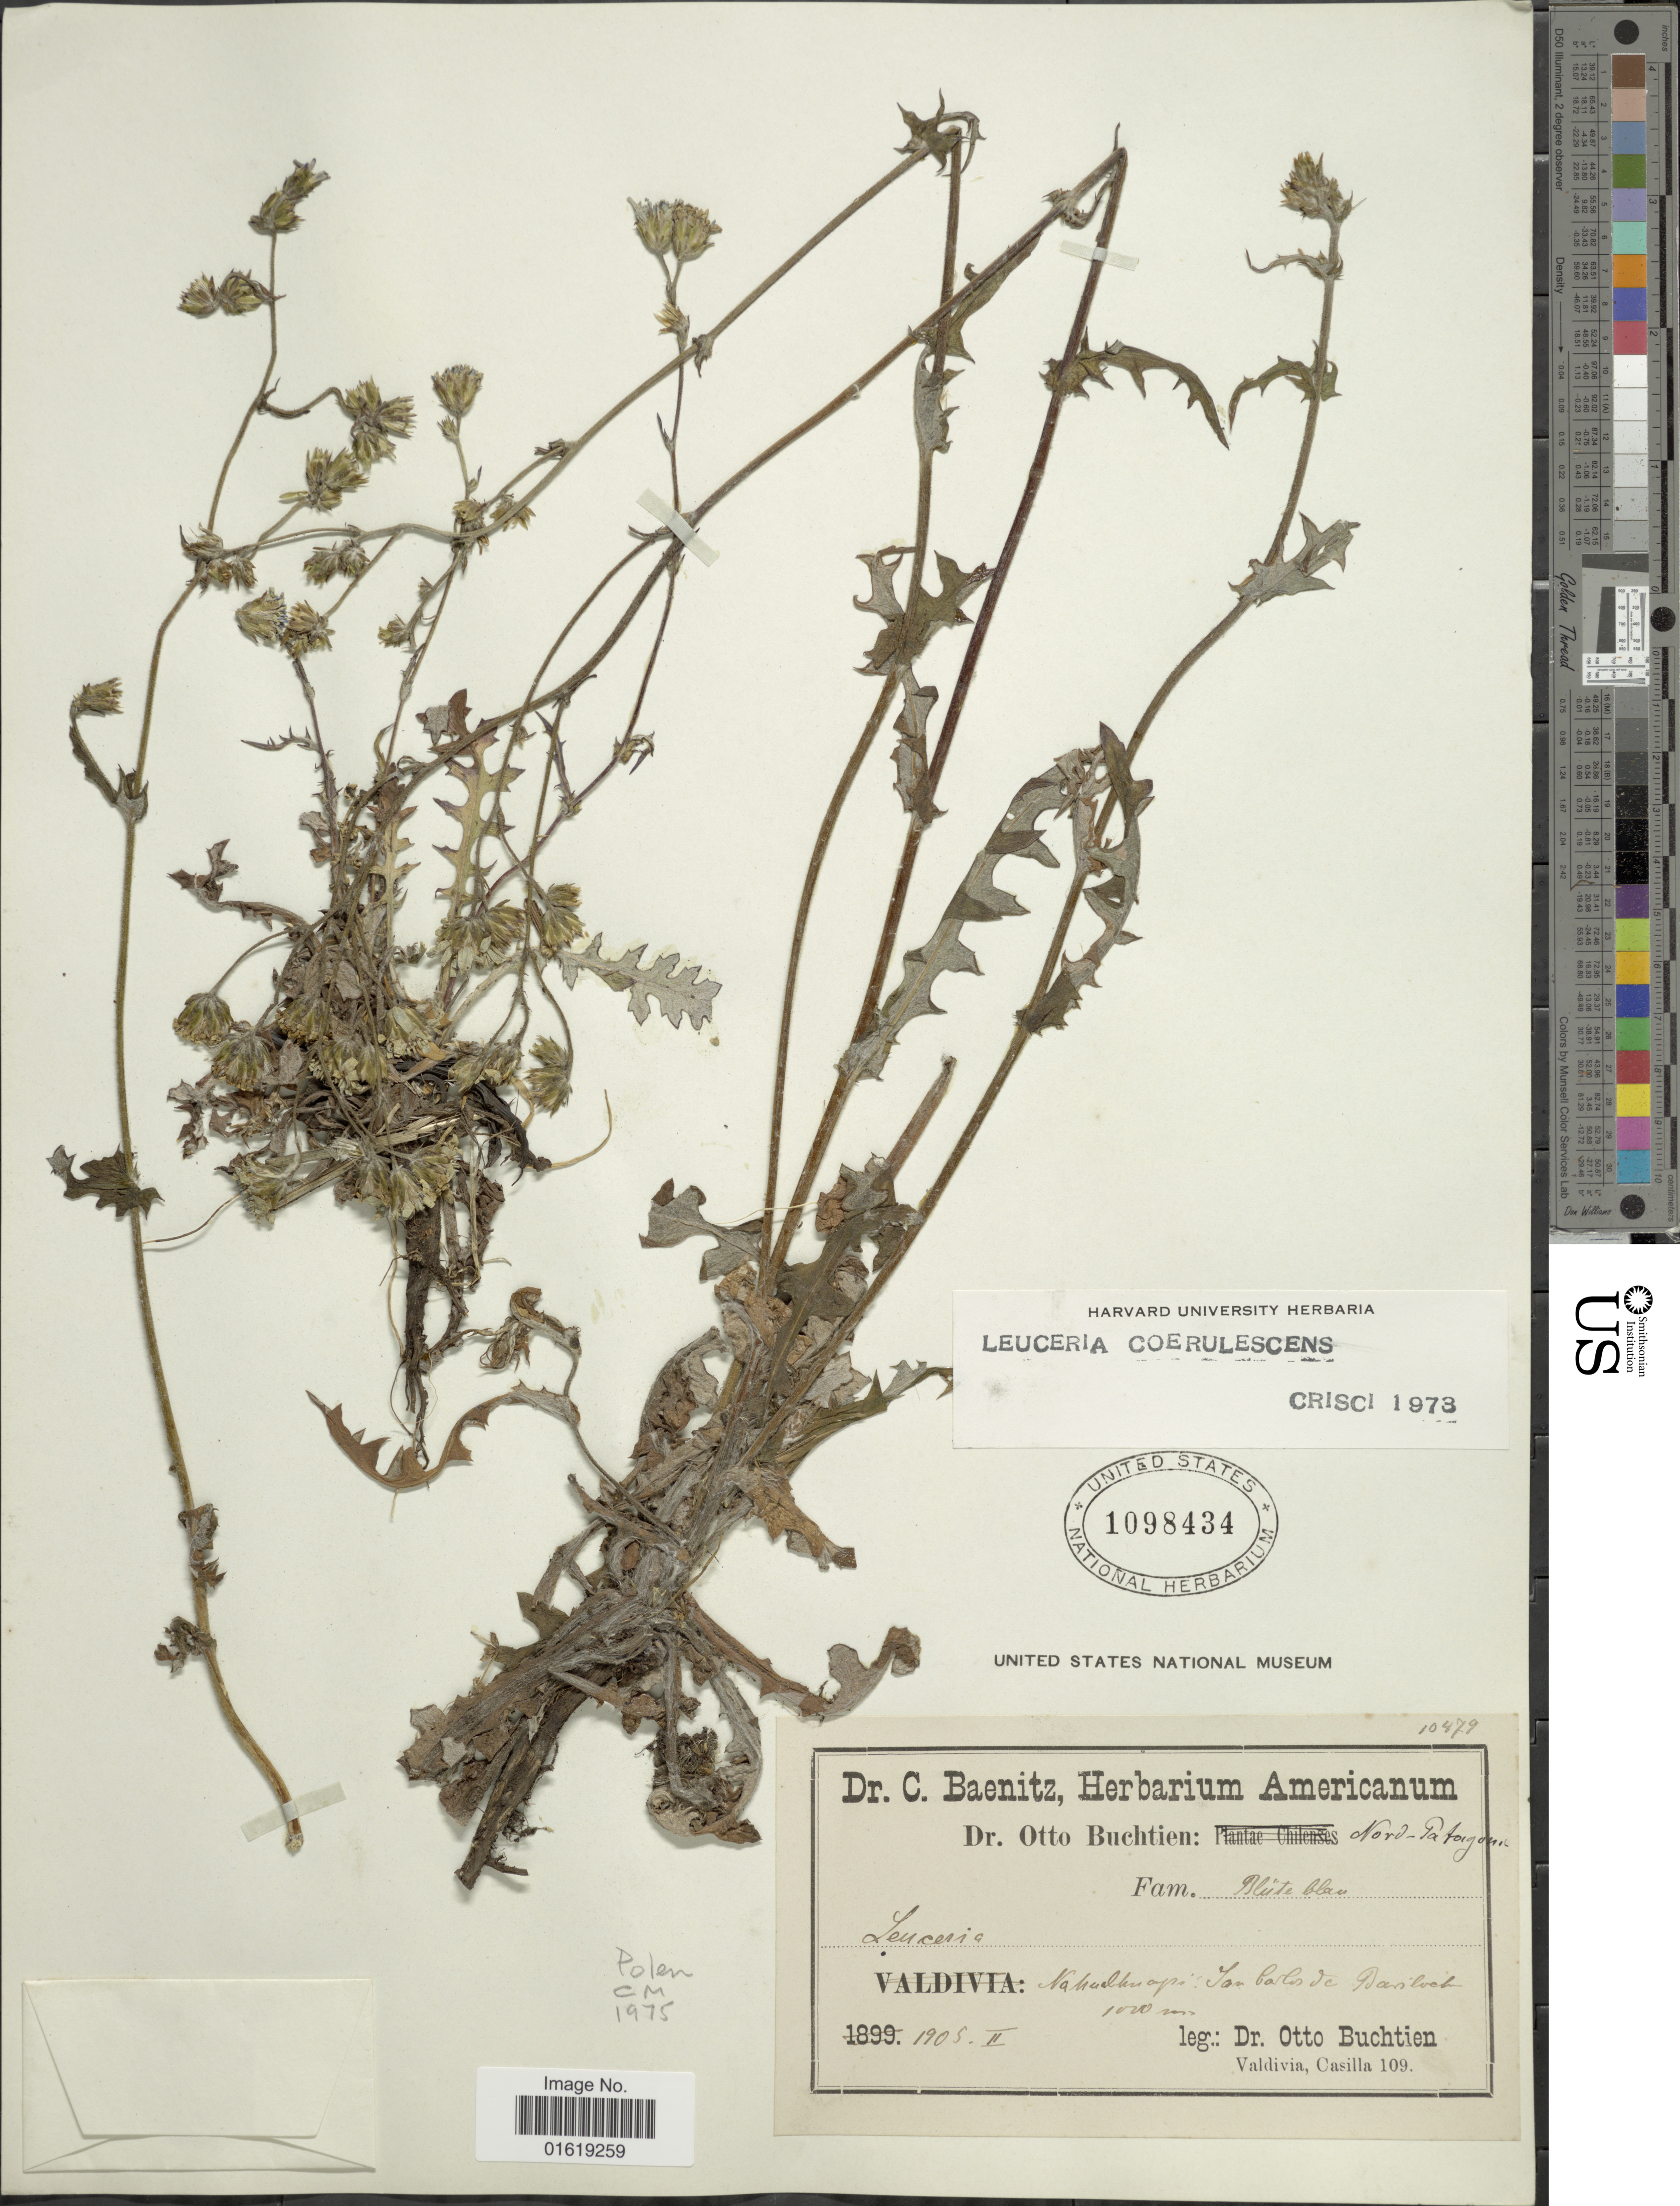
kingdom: Plantae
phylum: Tracheophyta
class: Magnoliopsida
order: Asterales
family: Asteraceae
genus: Leucheria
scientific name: Leucheria coerulescens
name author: J. Rémy in Gay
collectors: O. Buchtien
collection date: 1905-02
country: Argentina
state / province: Río Negro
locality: Nahuel huapi: San Carlos de Bariloche, Nord Patagonia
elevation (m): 1000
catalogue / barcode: US 1098434